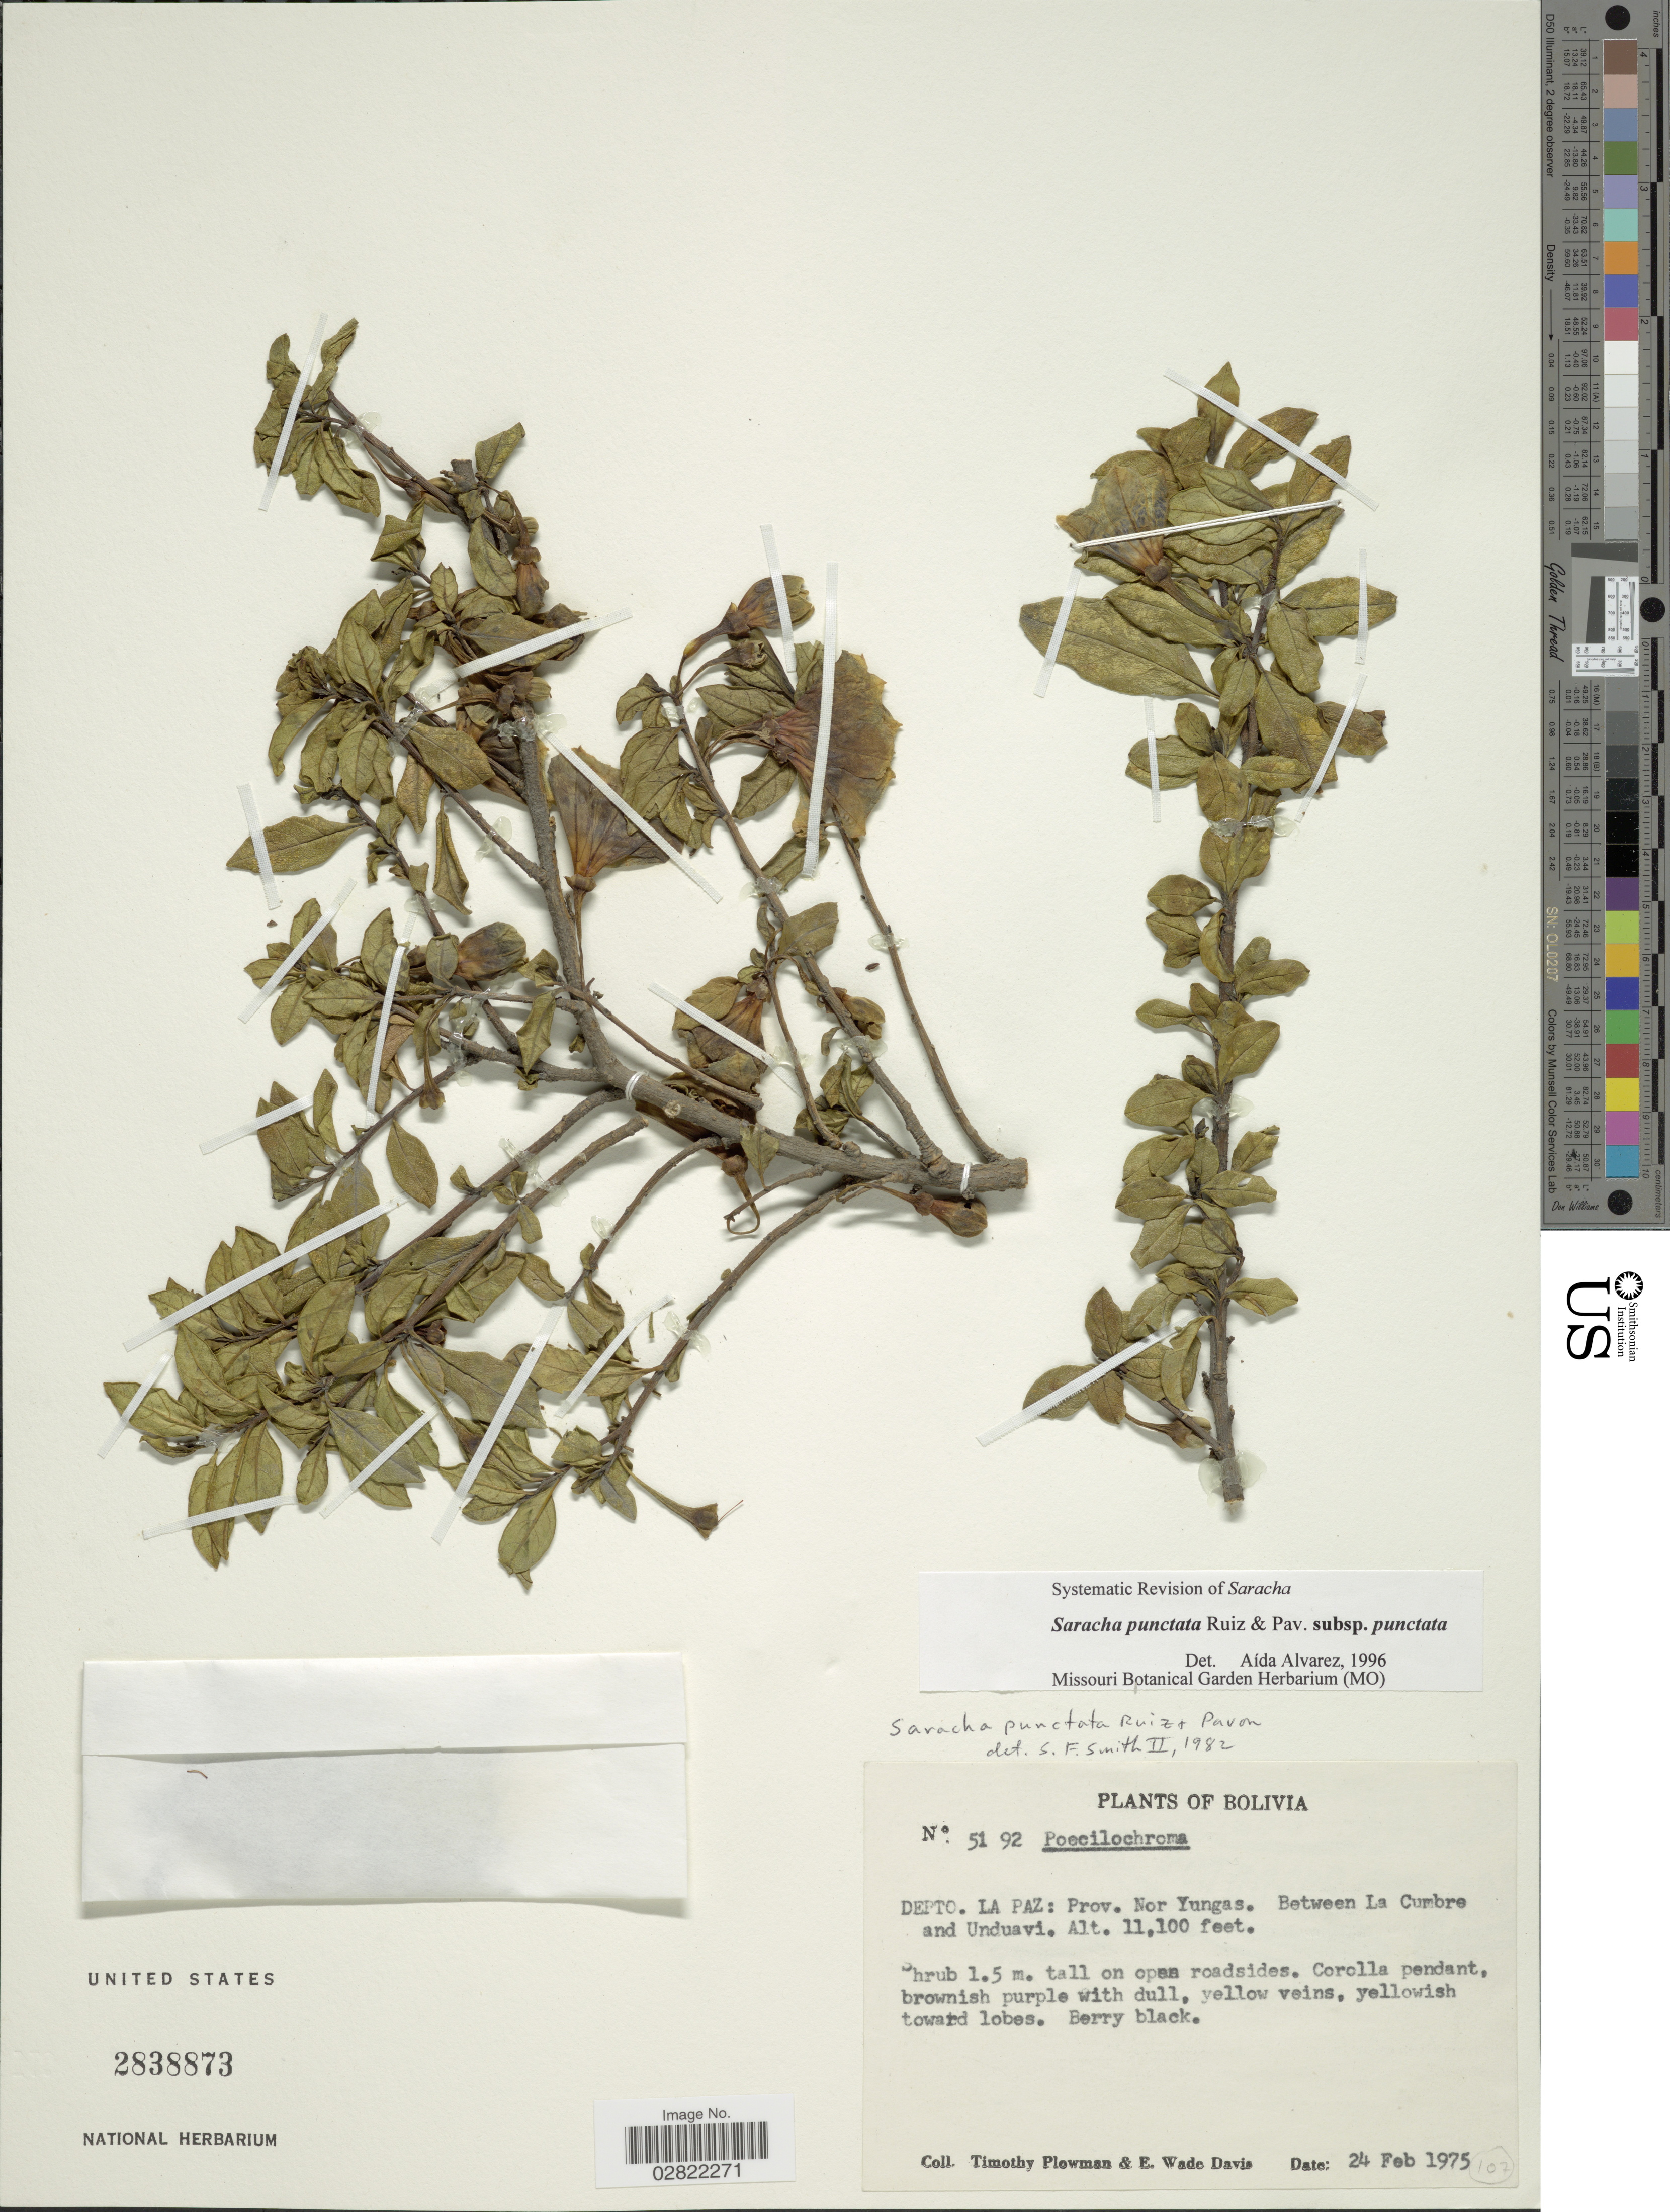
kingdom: Plantae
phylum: Tracheophyta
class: Magnoliopsida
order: Solanales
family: Solanaceae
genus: Saracha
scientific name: Saracha punctata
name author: Ruiz & Pav.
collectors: T. Plowman & E. W. Davis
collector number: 5192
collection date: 1975-02-24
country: Bolivia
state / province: La Paz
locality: Depto. La Paz: Prov. Nor Yungas, Between La Cumbre and Unduavi.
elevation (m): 3383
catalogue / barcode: US 2838873